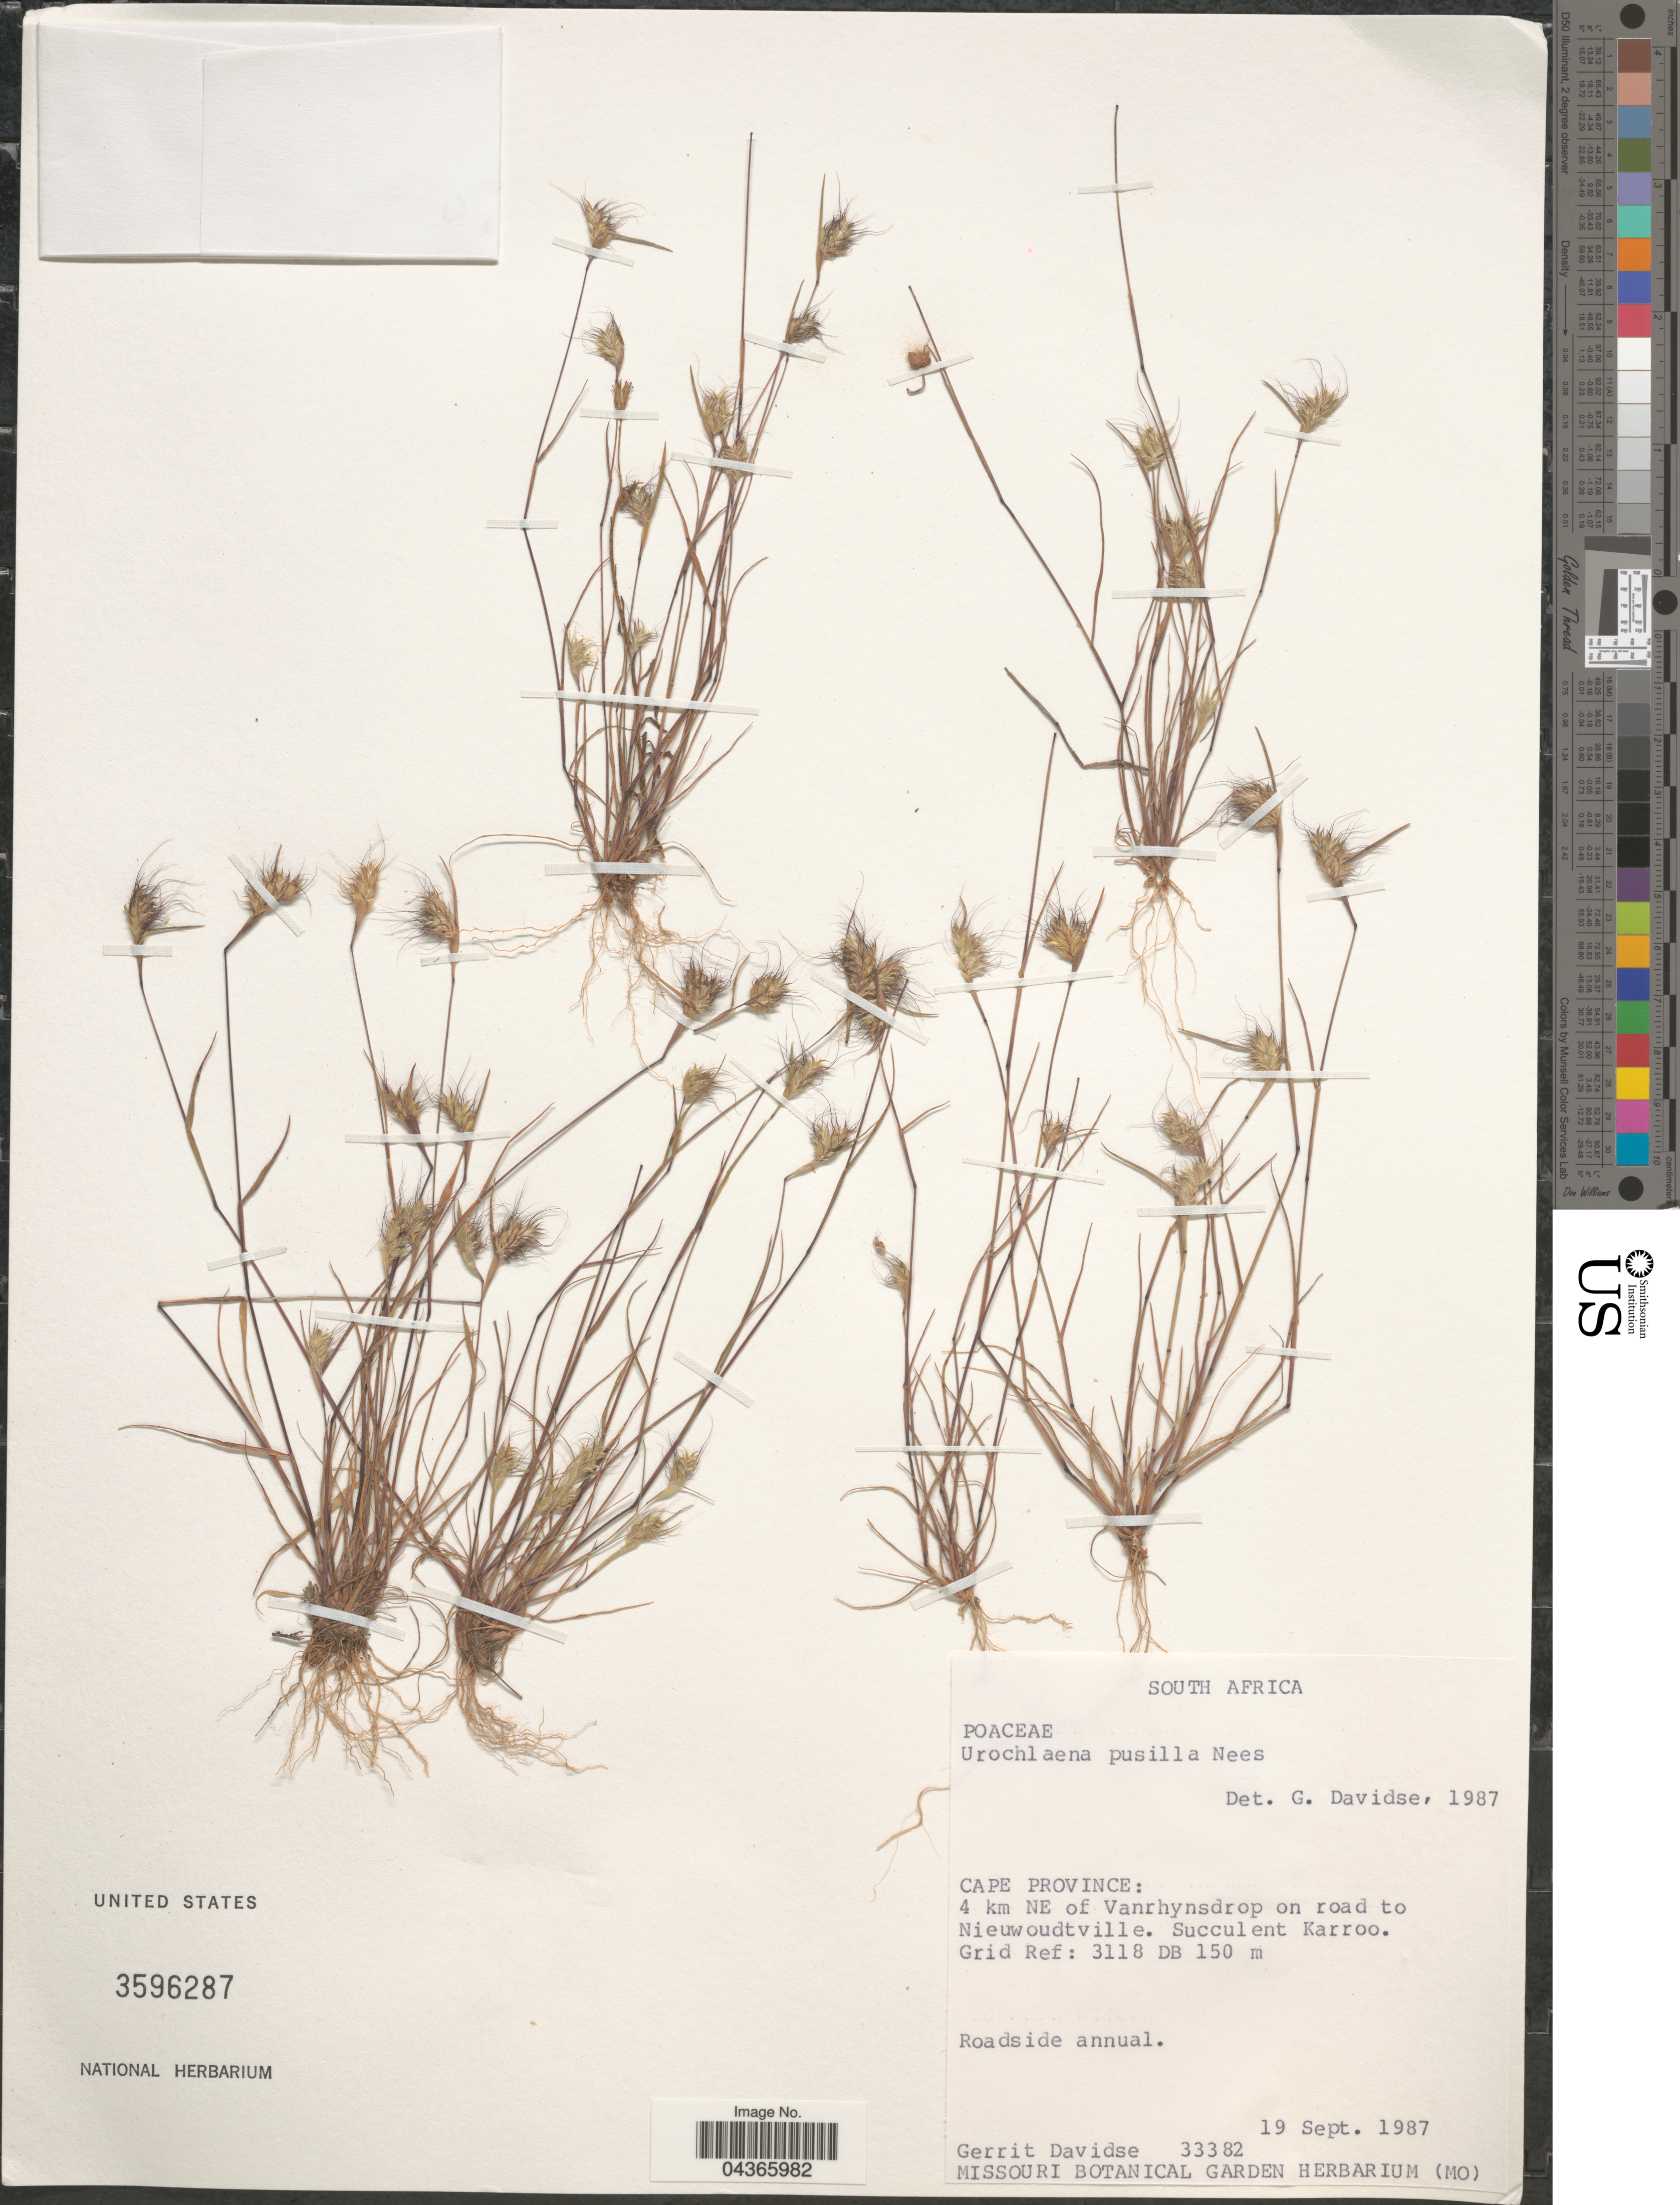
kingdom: Plantae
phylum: Tracheophyta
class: Liliopsida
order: Poales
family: Poaceae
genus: Tribolium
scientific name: Tribolium pusillum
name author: (Nees) H.P. Linder & Davidse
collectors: G. Davidse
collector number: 33382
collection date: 1987-09-19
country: South Africa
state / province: Western Cape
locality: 4 km NE of Vanrhynsdrop on road to Nieuwoudtville. Succulent Karroo. Grid Ref: 3118 DB.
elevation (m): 150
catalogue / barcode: US 3596287